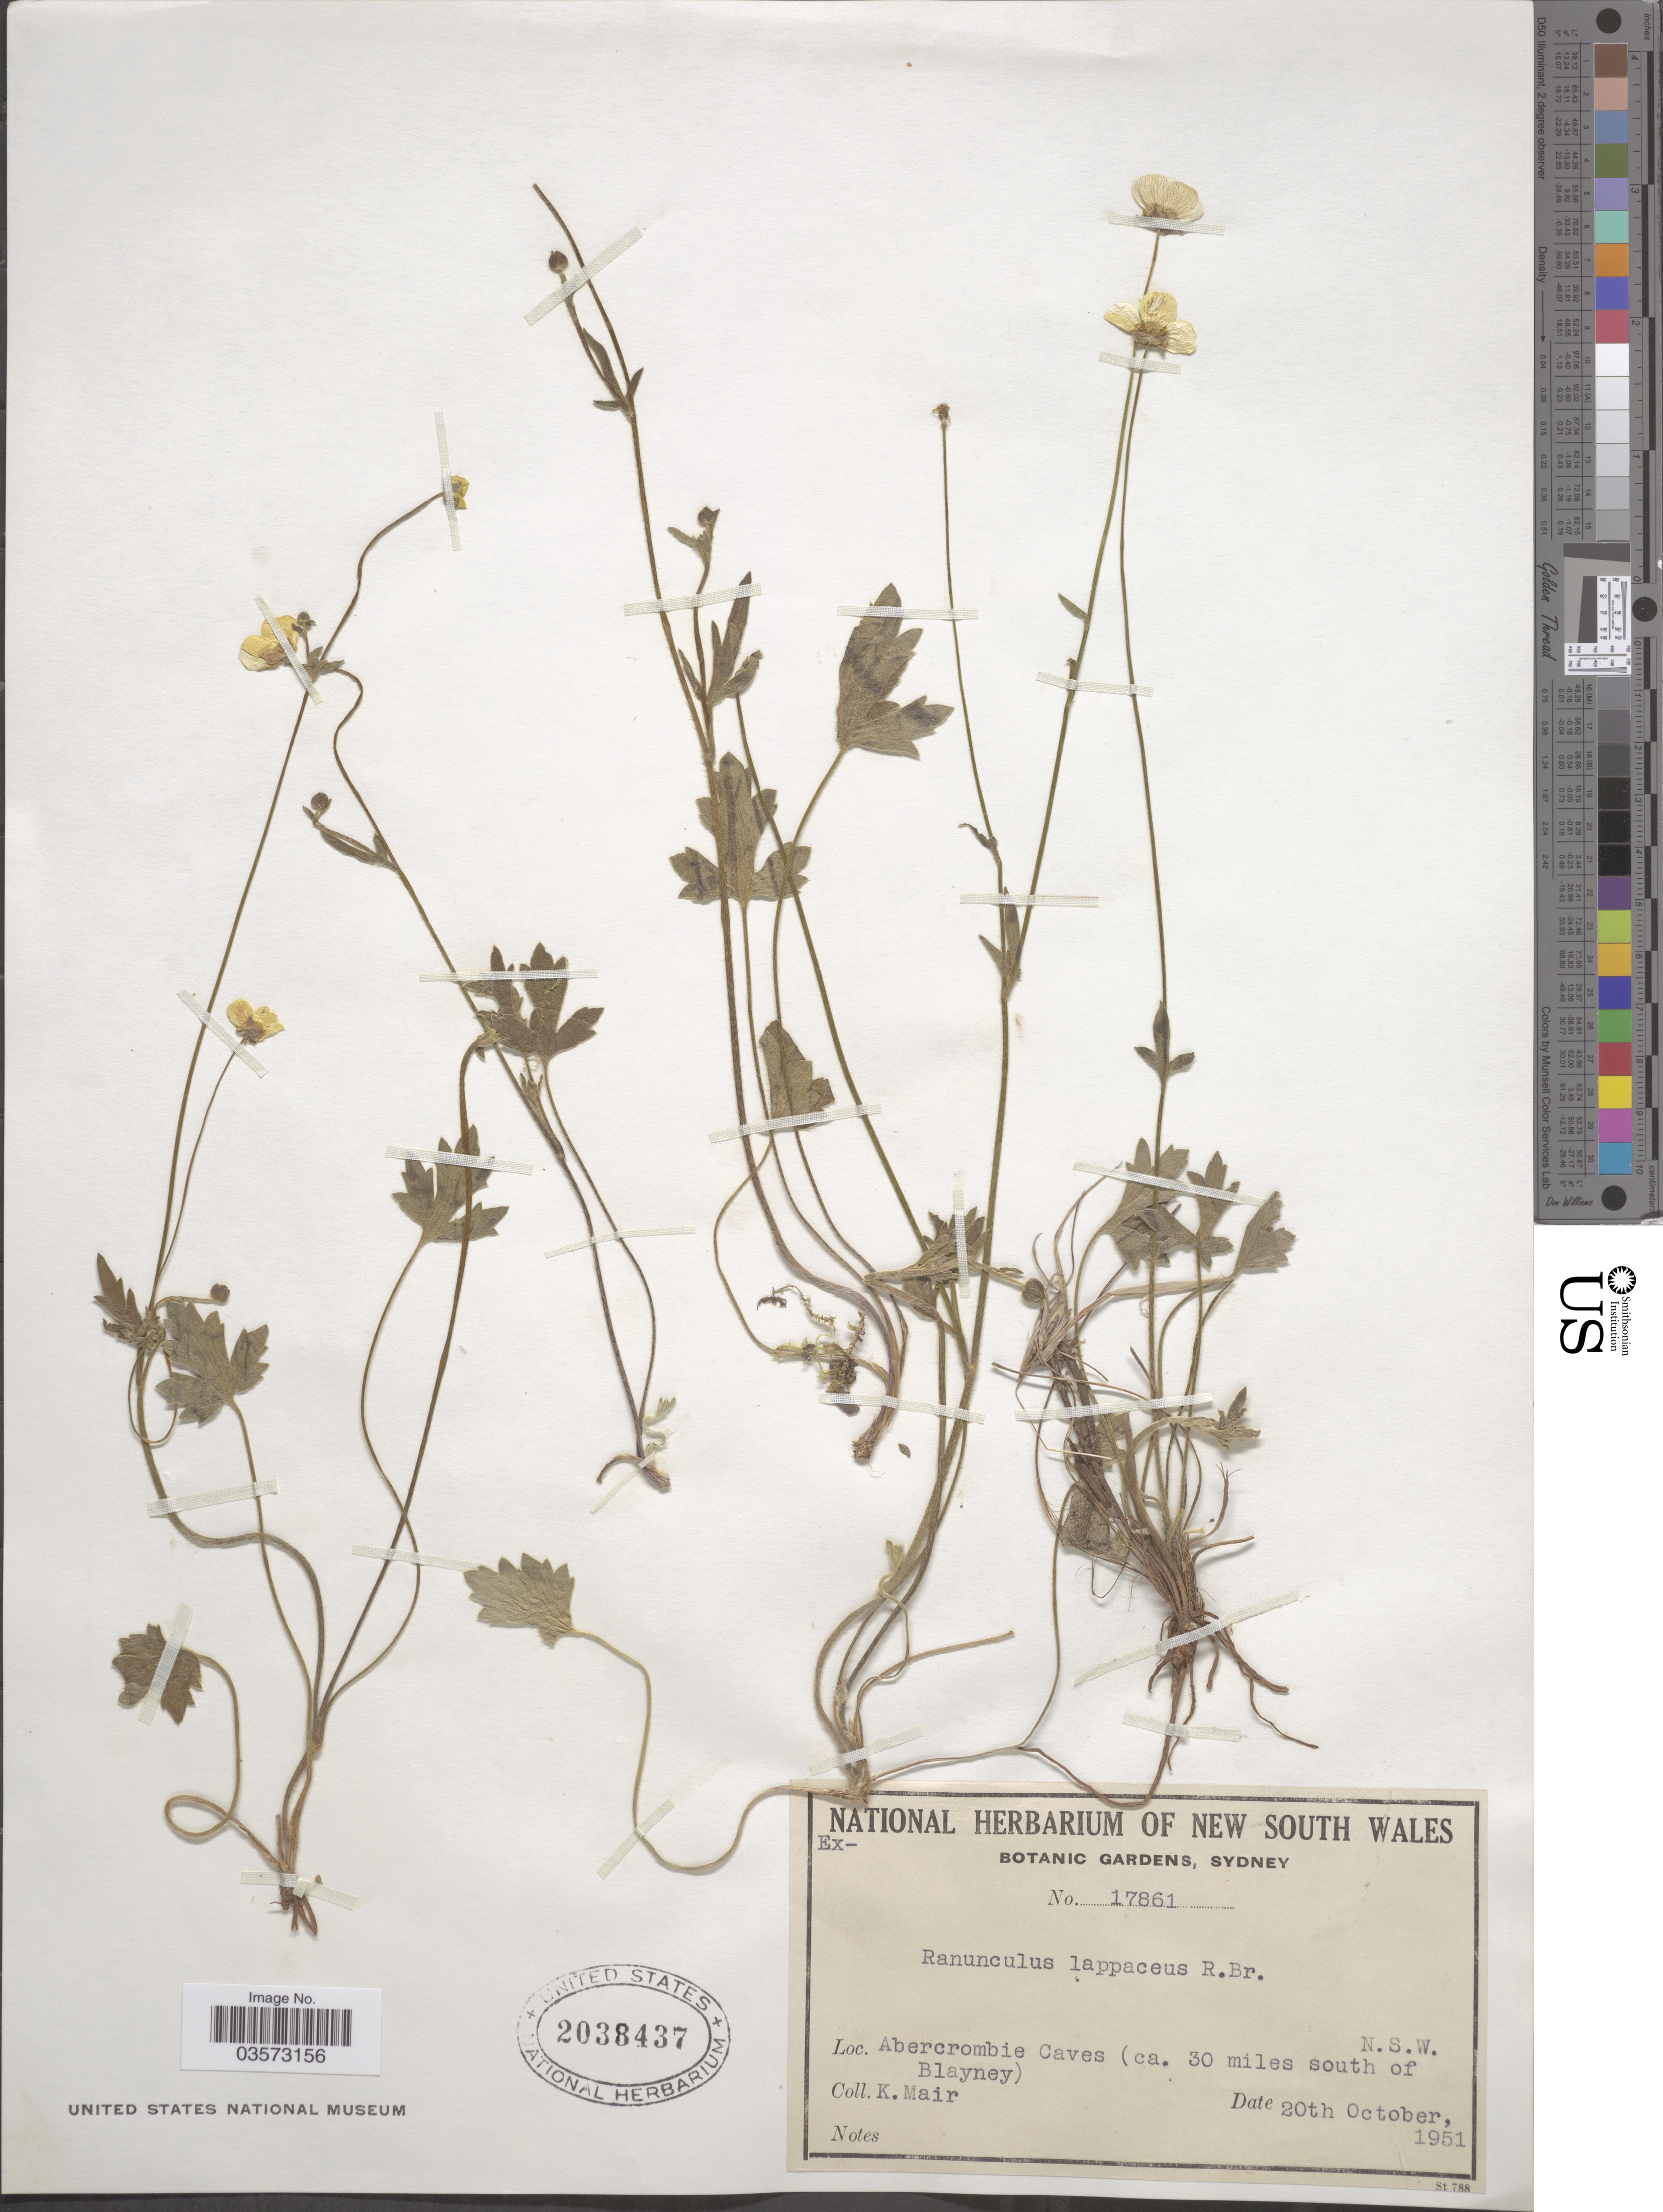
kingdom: Plantae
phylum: Tracheophyta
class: Magnoliopsida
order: Ranunculales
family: Ranunculaceae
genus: Ranunculus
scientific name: Ranunculus lappaceus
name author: Sm.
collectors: K. Mair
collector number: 17861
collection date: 1951-10-20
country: Australia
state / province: New South Wales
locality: Abercrombie Caves (ca. 30 miles south of Blayney).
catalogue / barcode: US 2038437